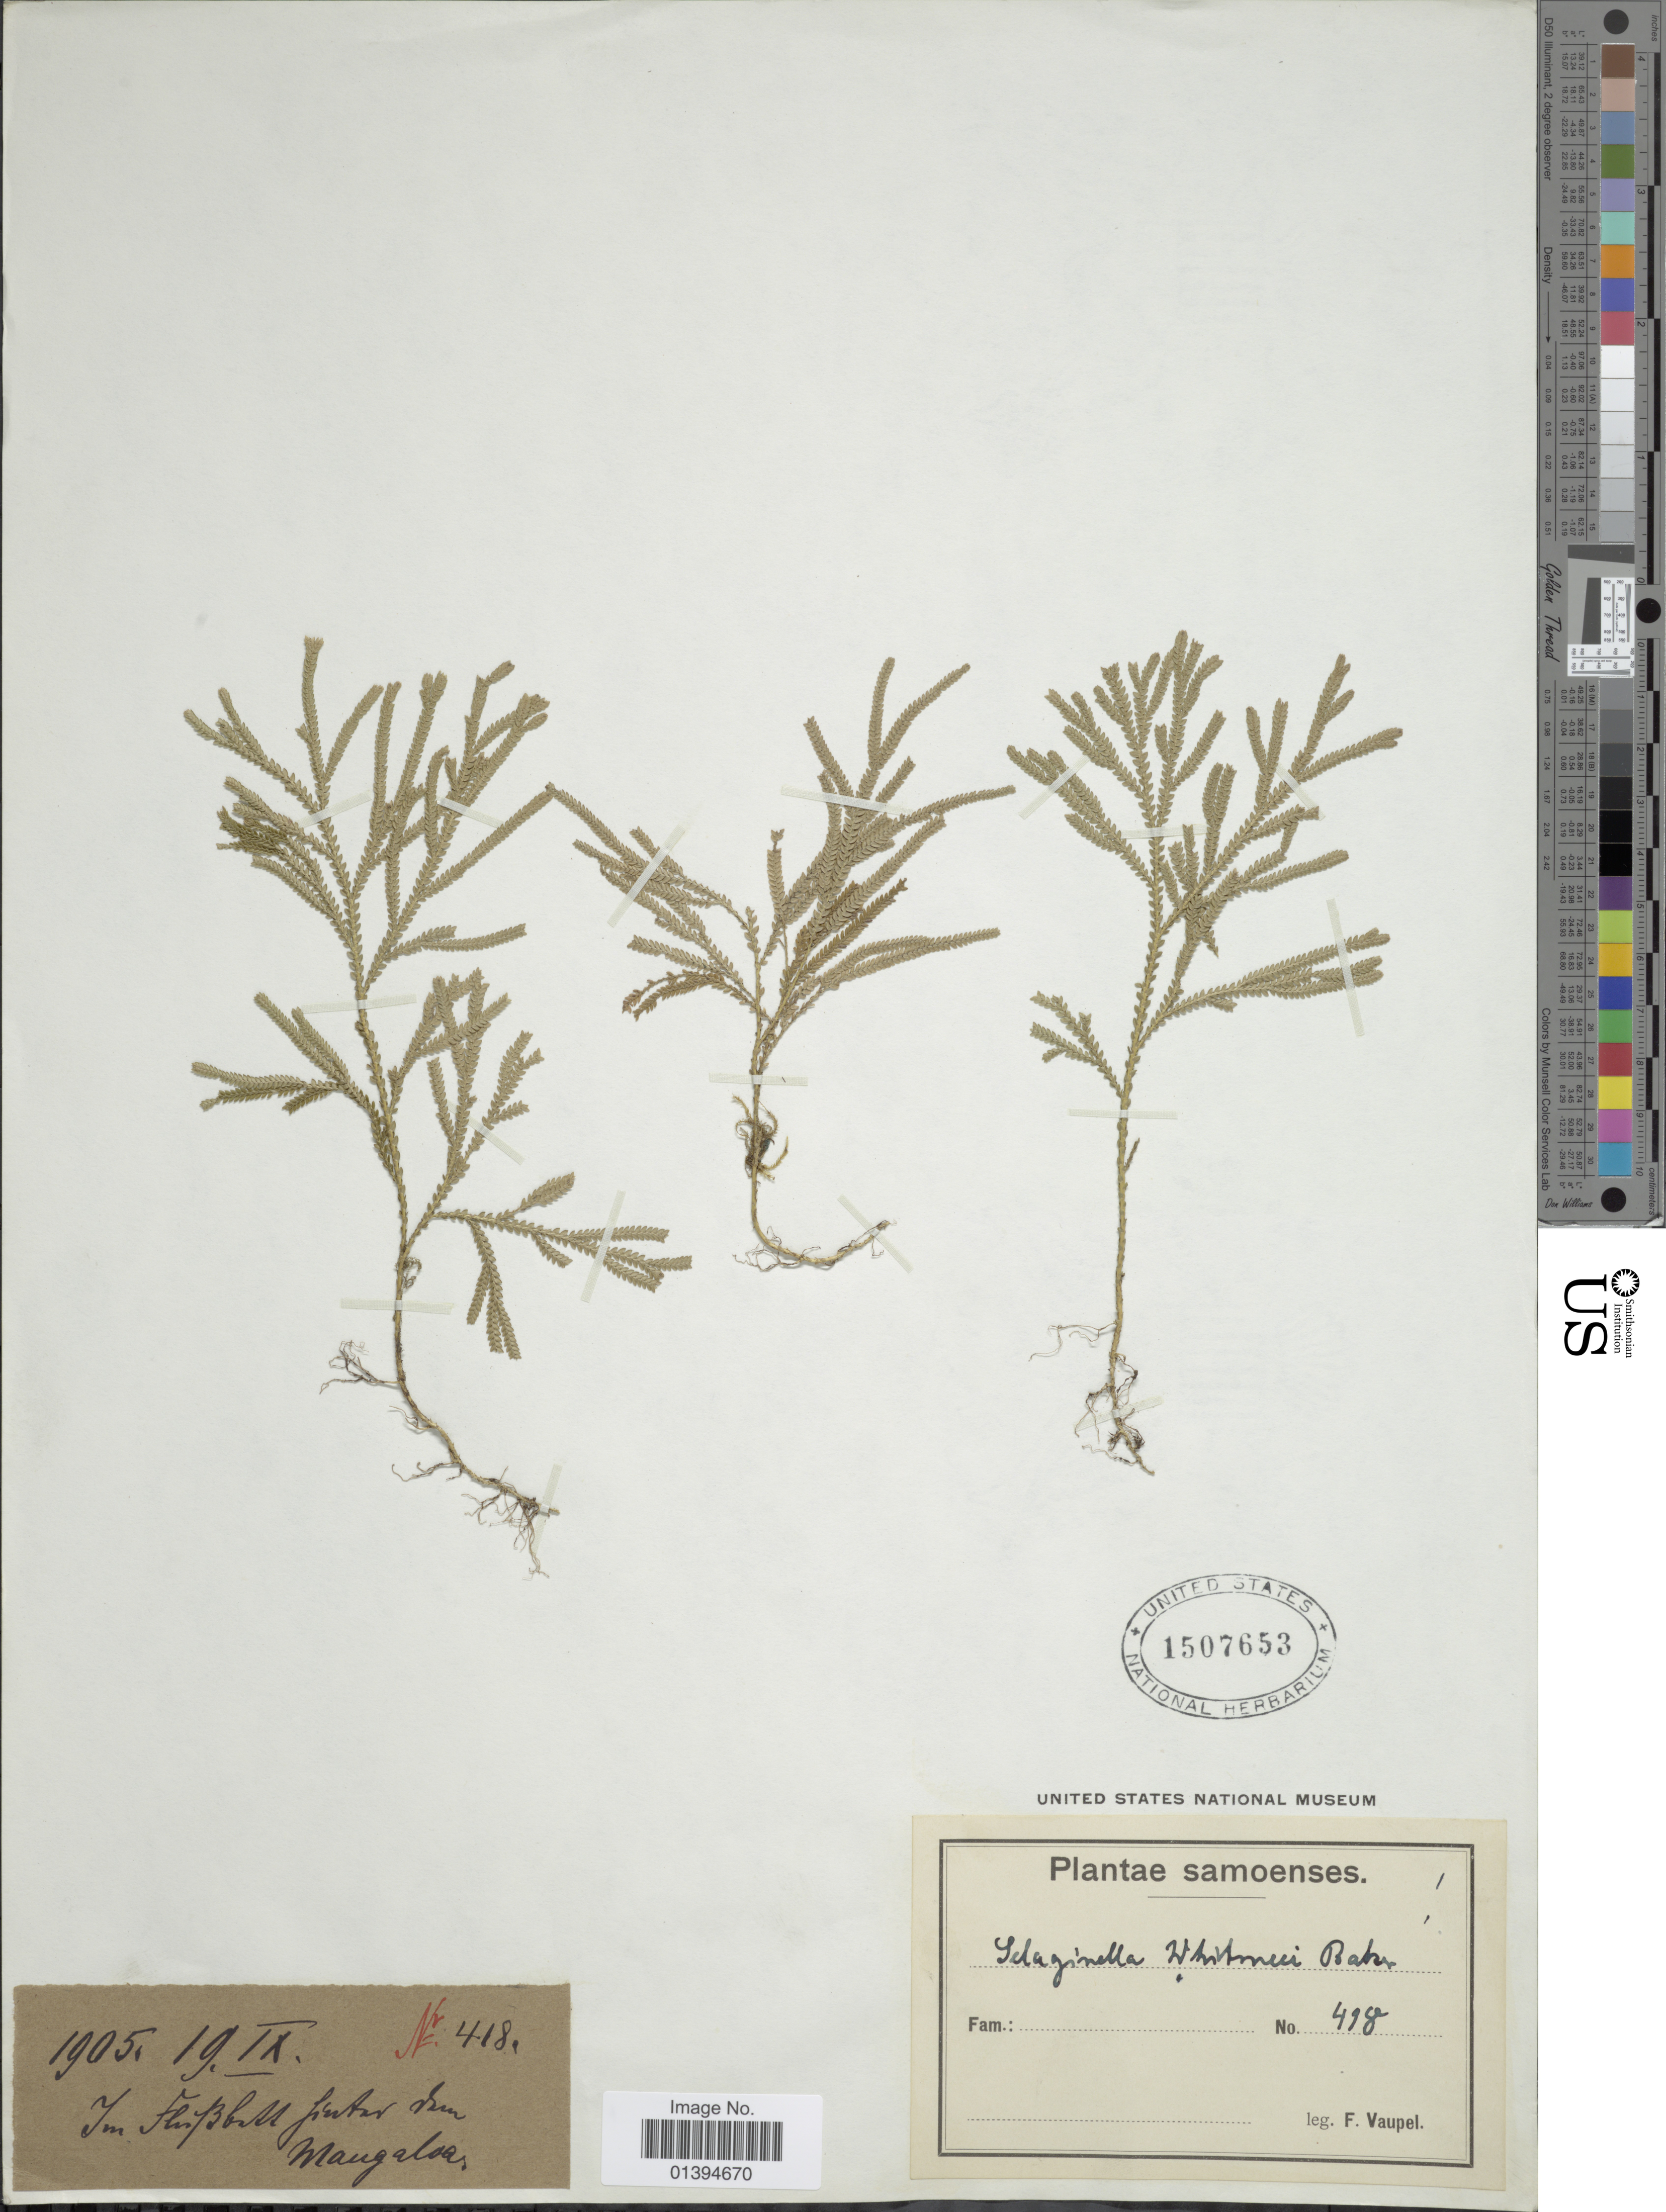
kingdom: Plantae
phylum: Tracheophyta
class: Lycopodiopsida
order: Selaginellales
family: Selaginellaceae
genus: Selaginella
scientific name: Selaginella whitmeei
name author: Baker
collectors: F. Vaupel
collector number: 418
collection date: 1905-09-19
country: Samoa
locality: Mangaloa [interpreted]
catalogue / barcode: US 1507653